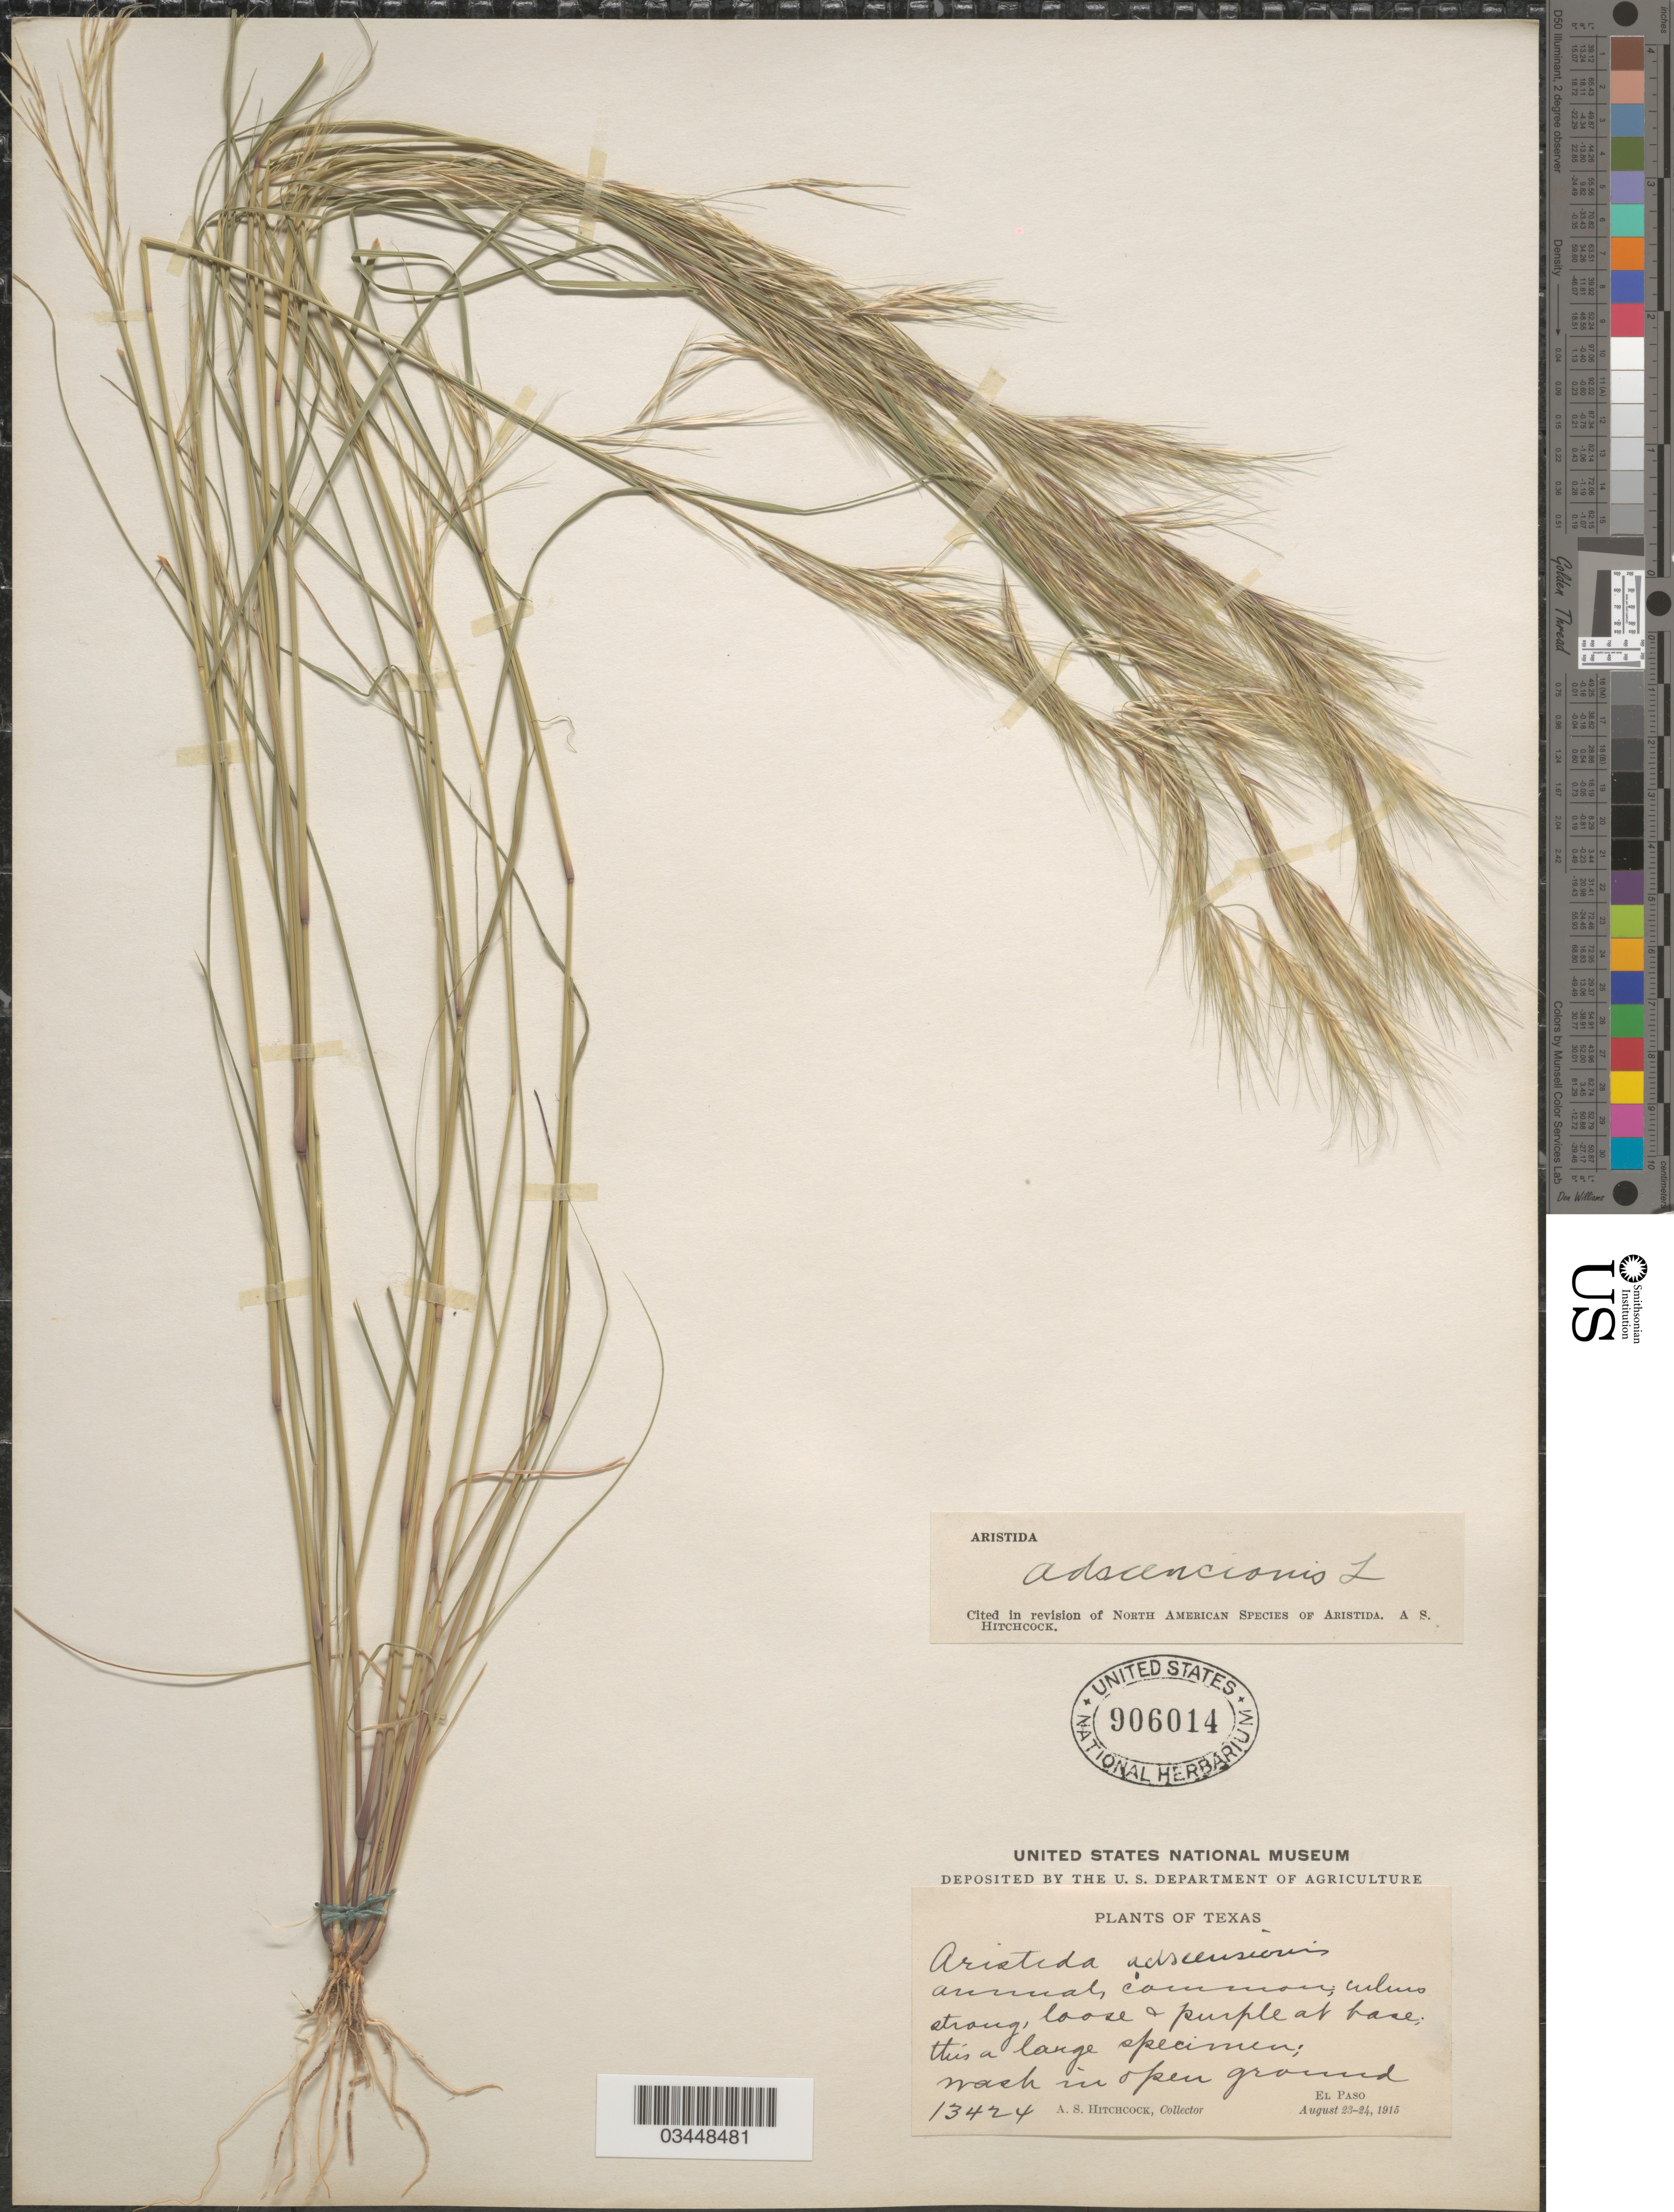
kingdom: Plantae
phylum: Tracheophyta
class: Liliopsida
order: Poales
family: Poaceae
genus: Aristida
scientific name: Aristida adscensionis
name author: L.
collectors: A. S. Hitchcock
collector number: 13424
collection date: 1915-08-23/1915-08-24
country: United States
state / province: Texas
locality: El Paso.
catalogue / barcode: US 906014